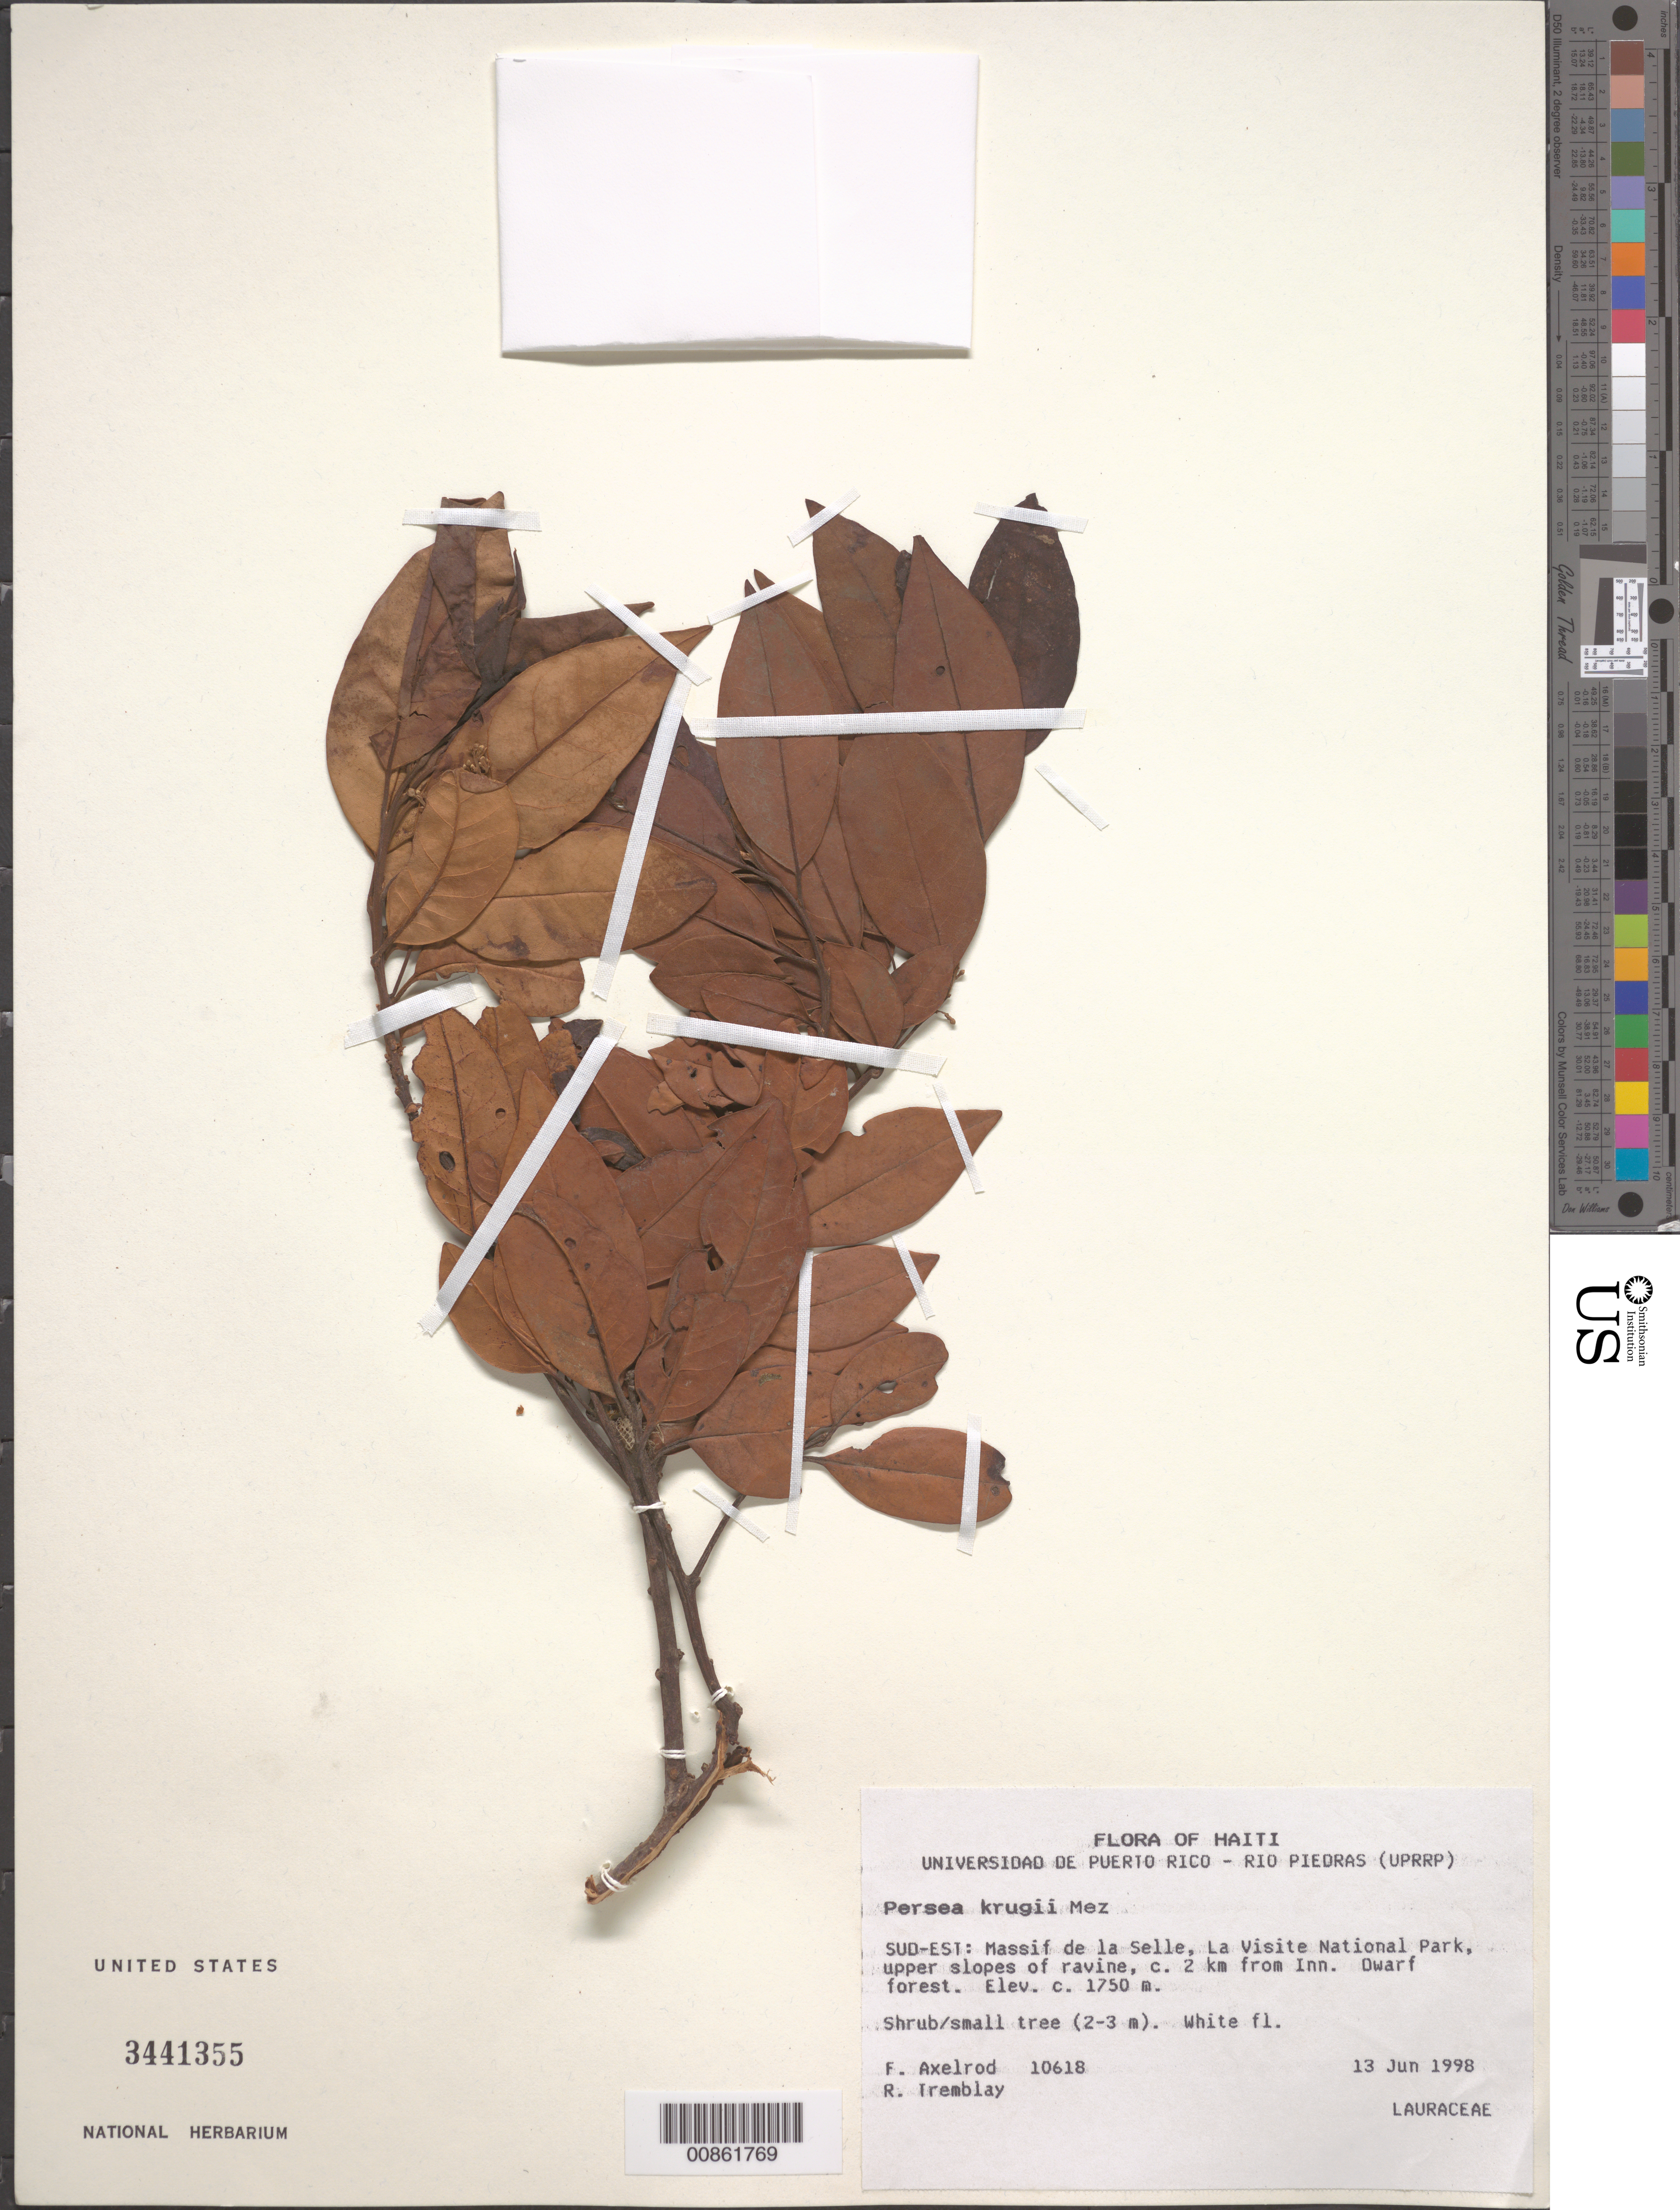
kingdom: Plantae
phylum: Tracheophyta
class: Magnoliopsida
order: Laurales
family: Lauraceae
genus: Persea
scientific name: Persea krugii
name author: Mez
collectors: F. S. Axelrod & R. L. Tremblay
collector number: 10618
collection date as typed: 13 Jun 1998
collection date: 1998-06-13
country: Haiti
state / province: Sud-Est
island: Hispaniola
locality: Massif de la Selle, La Visite National Park, upper slopes of ravine, ca. 2 km from Inn.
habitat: Dwarf forest.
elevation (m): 1750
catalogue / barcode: US 3441355